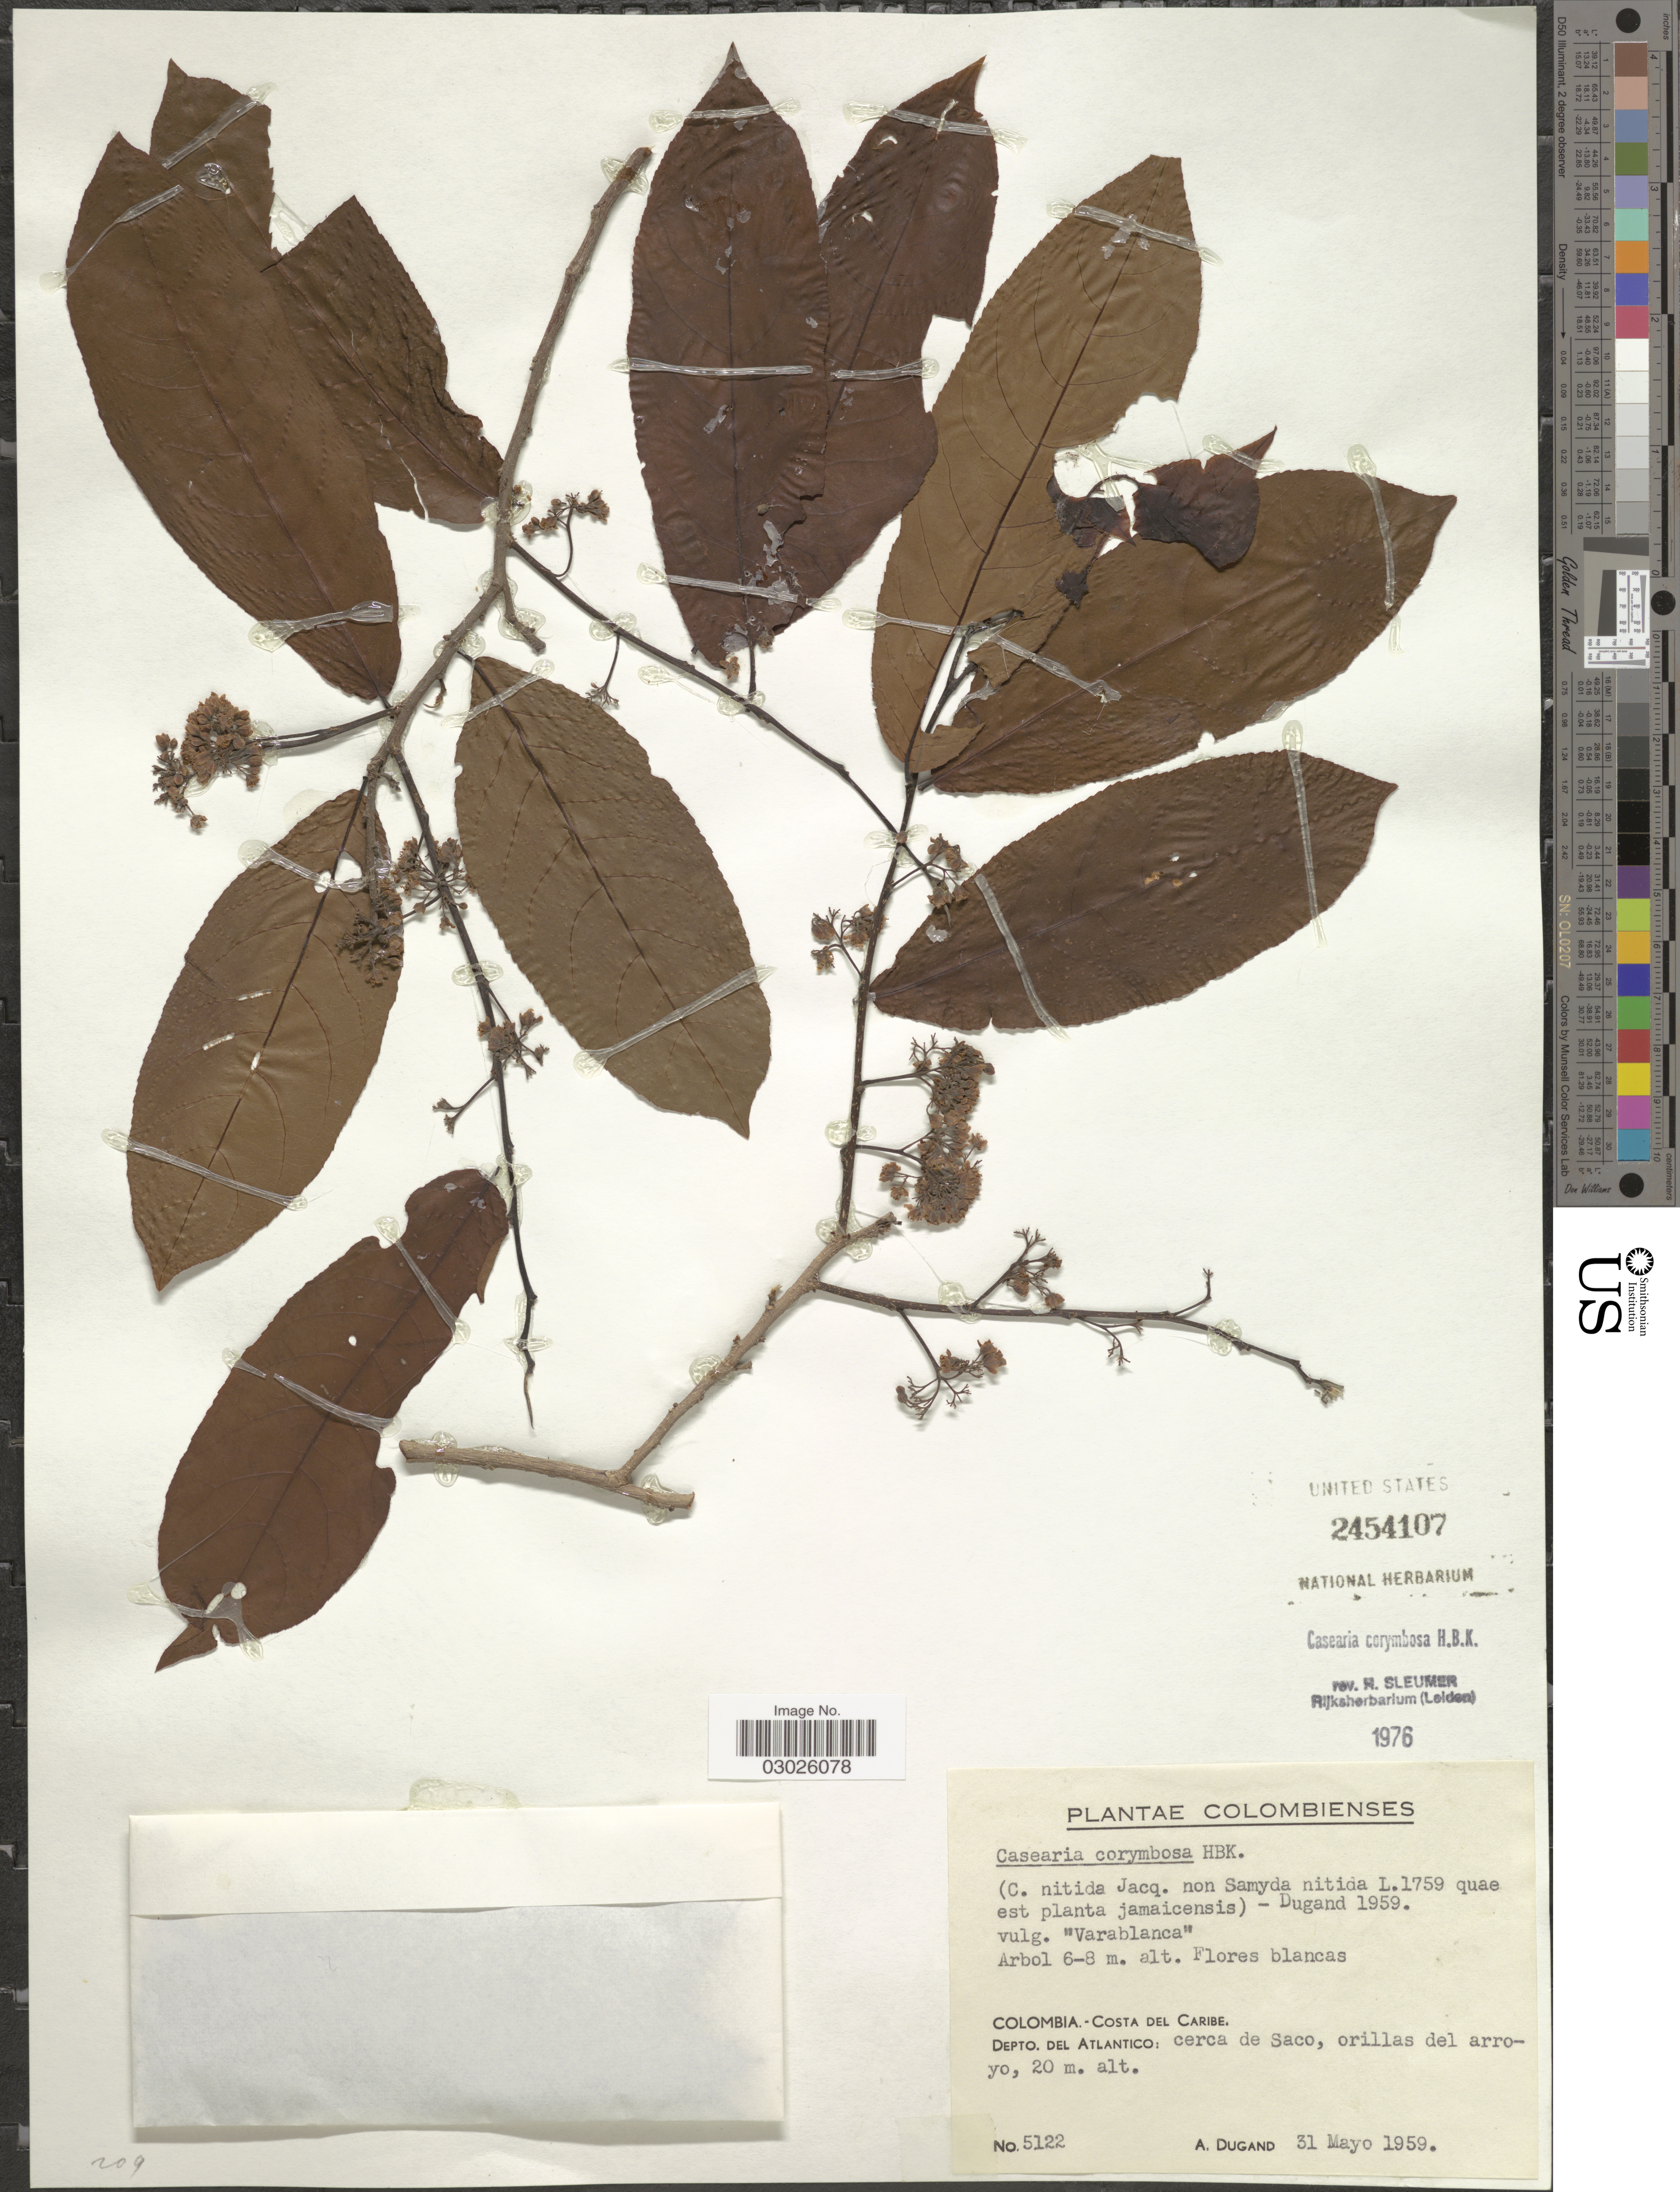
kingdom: Plantae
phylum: Tracheophyta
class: Magnoliopsida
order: Malpighiales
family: Salicaceae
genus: Casearia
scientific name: Casearia corymbosa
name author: Kunth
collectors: A. Dugand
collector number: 5122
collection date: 1959-05-31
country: Colombia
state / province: Atlántico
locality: Costa del Caribe, Depto. del Atlantico: cerca de Saco, orillas del arroyo.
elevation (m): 20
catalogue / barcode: US 2454107